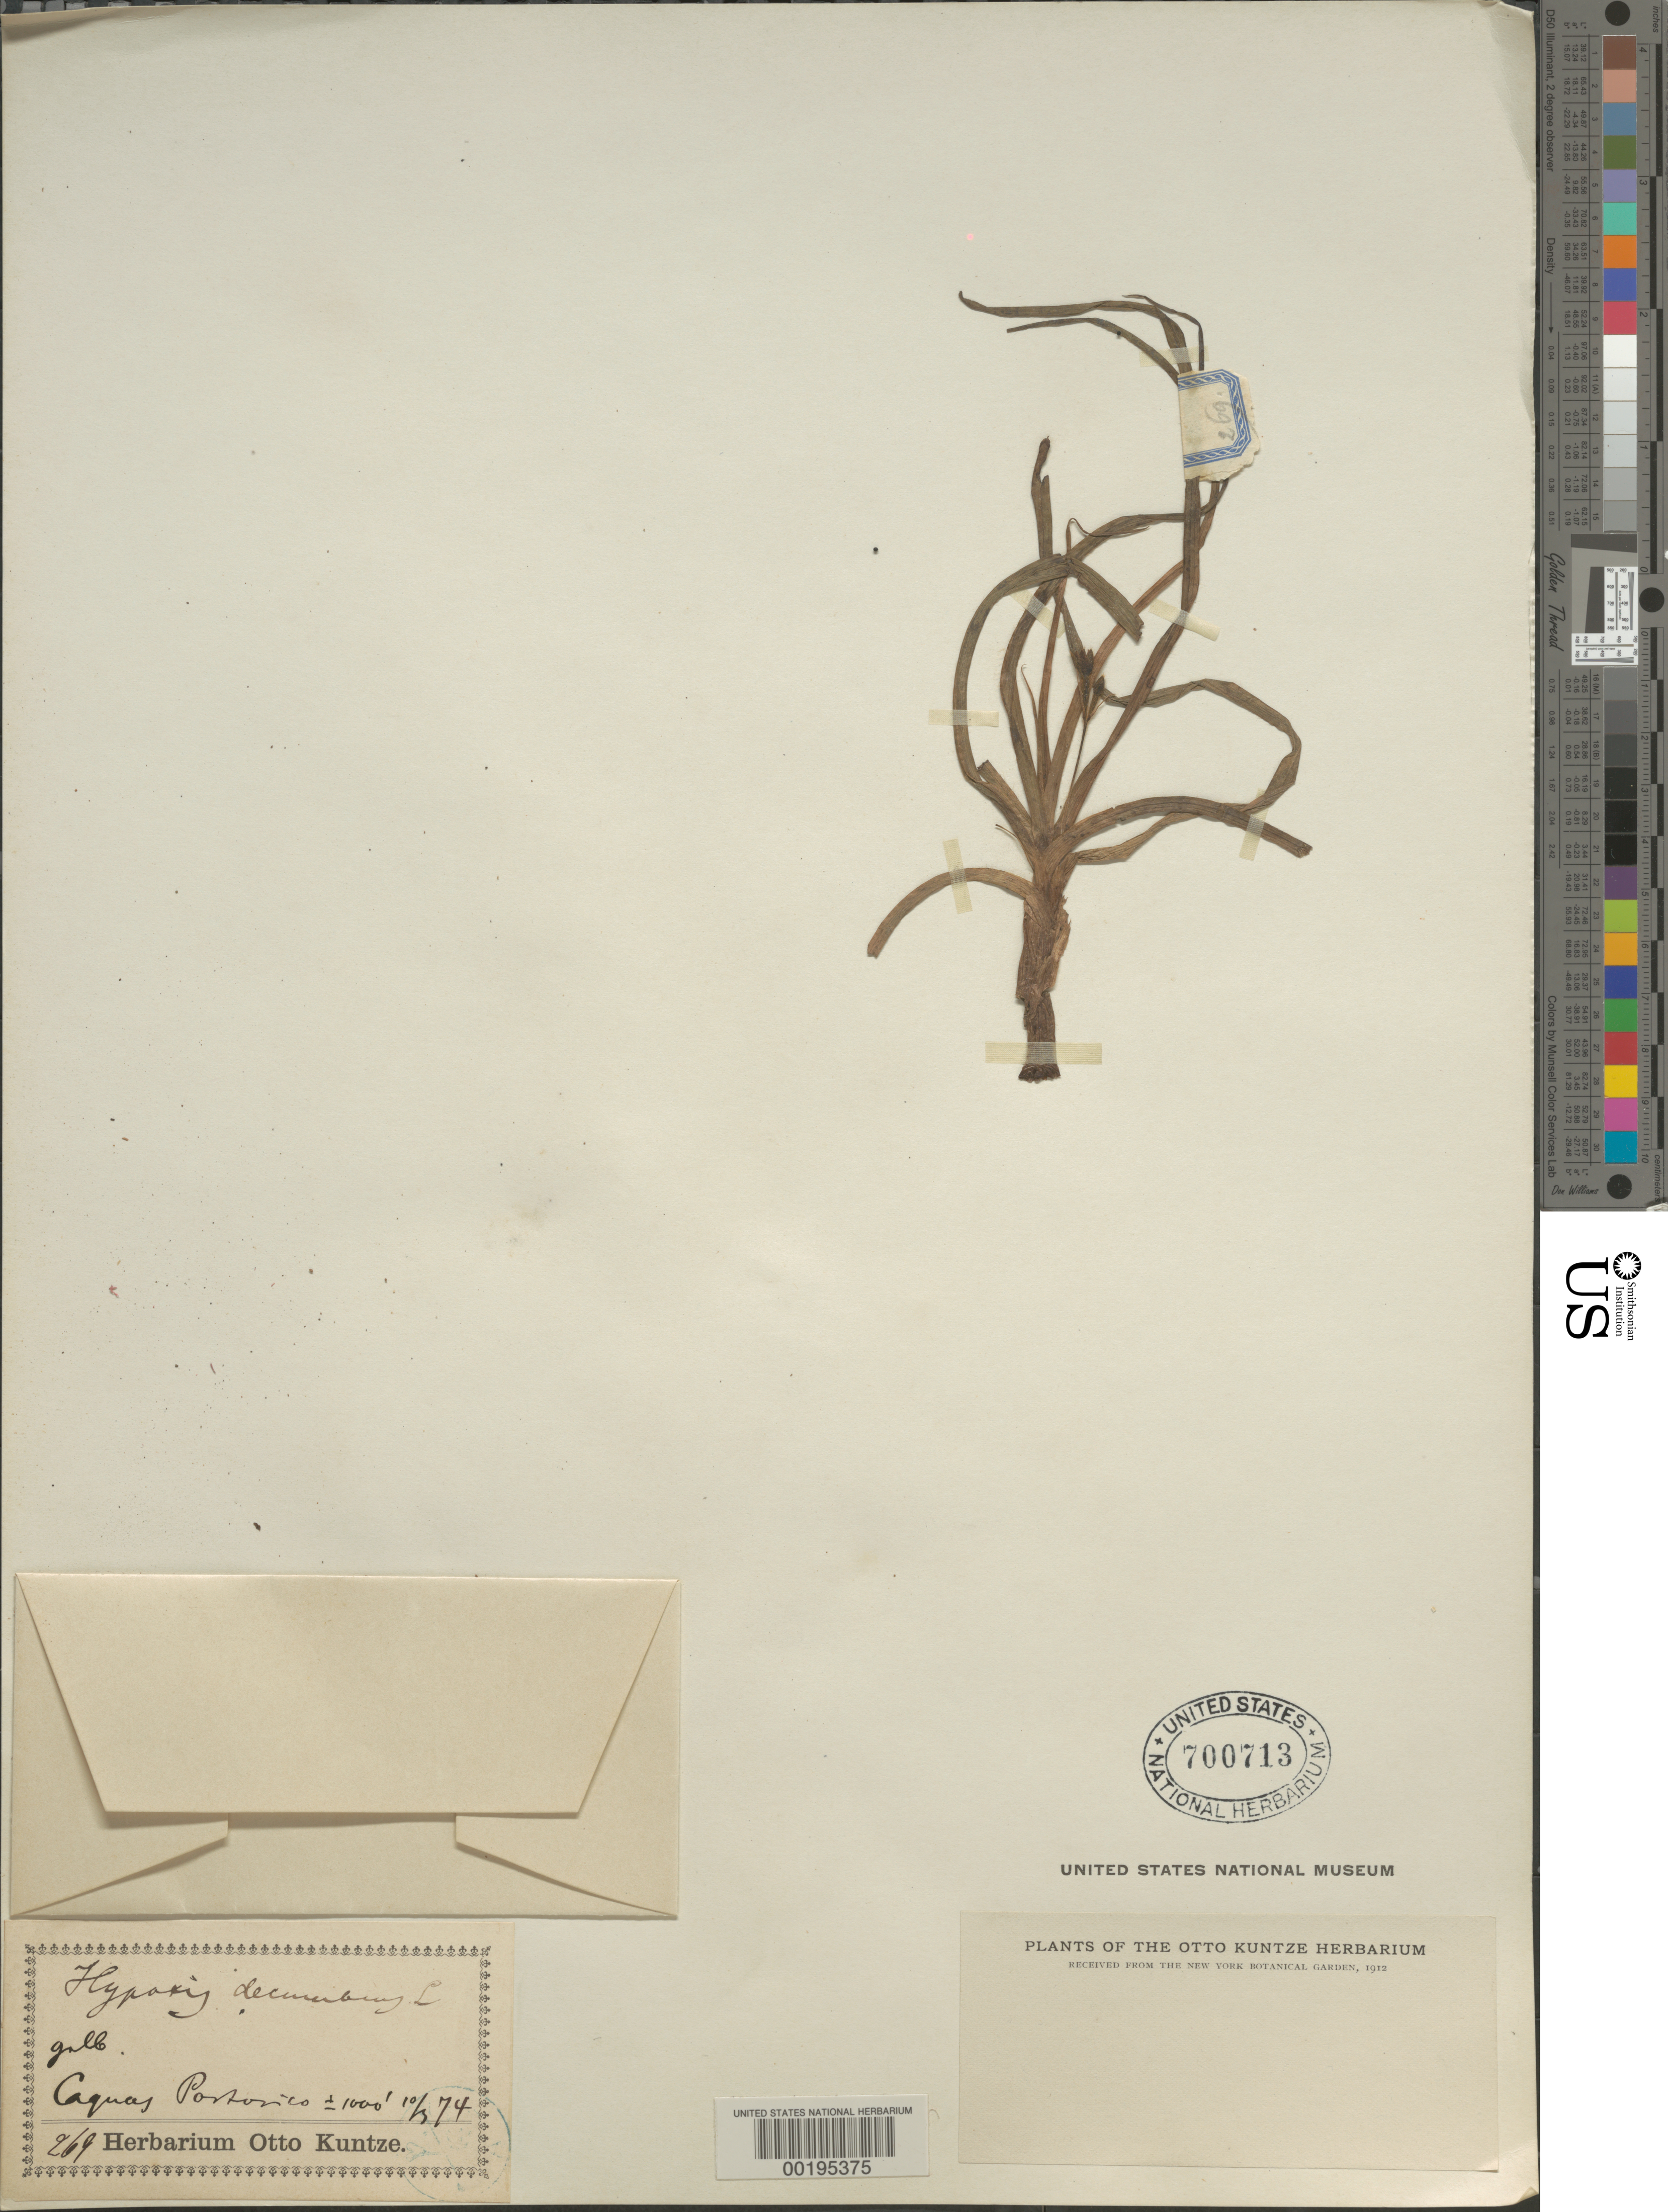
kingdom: Plantae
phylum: Tracheophyta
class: Liliopsida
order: Asparagales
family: Hypoxidaceae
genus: Hypoxis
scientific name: Hypoxis decumbens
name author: L.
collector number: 269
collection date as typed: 10 Mar 1874 or 03 Oct 1874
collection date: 1874-03-10 or 1874-10-03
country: Puerto Rico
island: Greater Antilles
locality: Caguas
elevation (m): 305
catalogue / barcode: US 700713